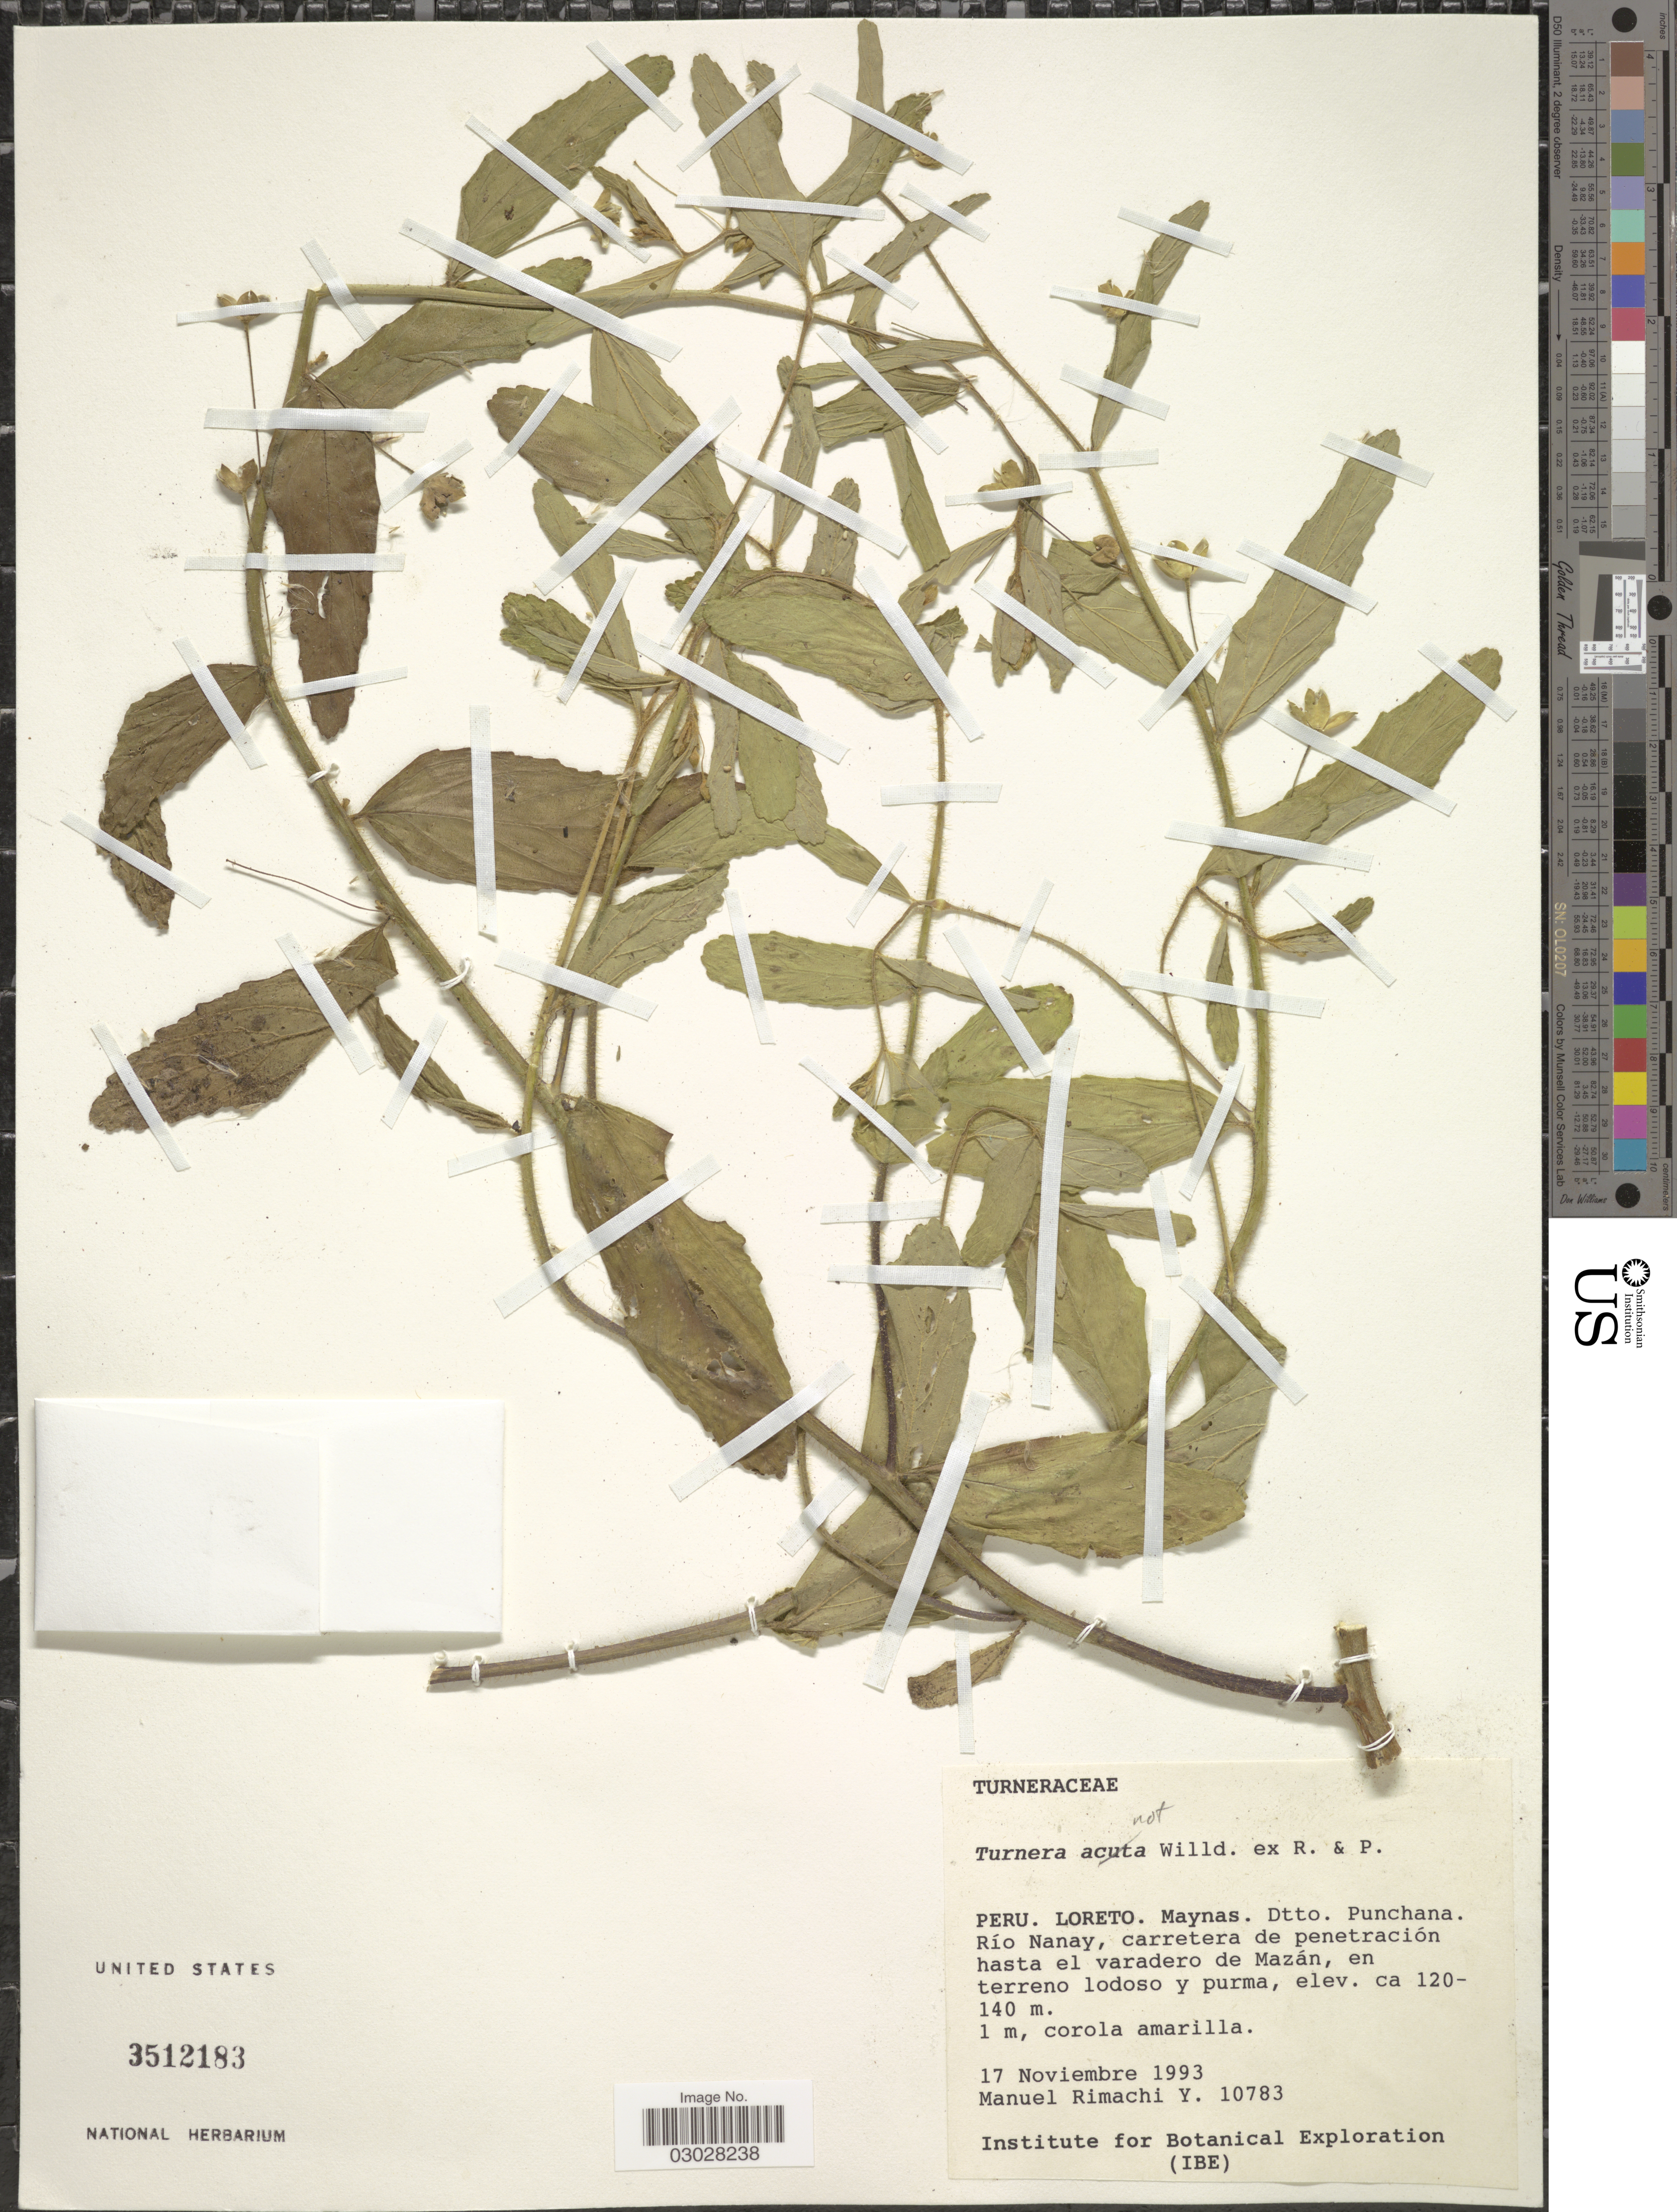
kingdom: Plantae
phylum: Tracheophyta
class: Magnoliopsida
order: Malpighiales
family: Turneraceae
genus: Turnera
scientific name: Turnera sp.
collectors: M. Rimachi Y.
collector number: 10783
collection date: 1993-11-17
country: Peru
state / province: Loreto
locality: Maynas. Dtto. Punchana. Río Nanay, carretera de penetración hasta el varadero de Mazán, en terreno lodoso y purma.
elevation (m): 120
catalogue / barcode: US 3512183